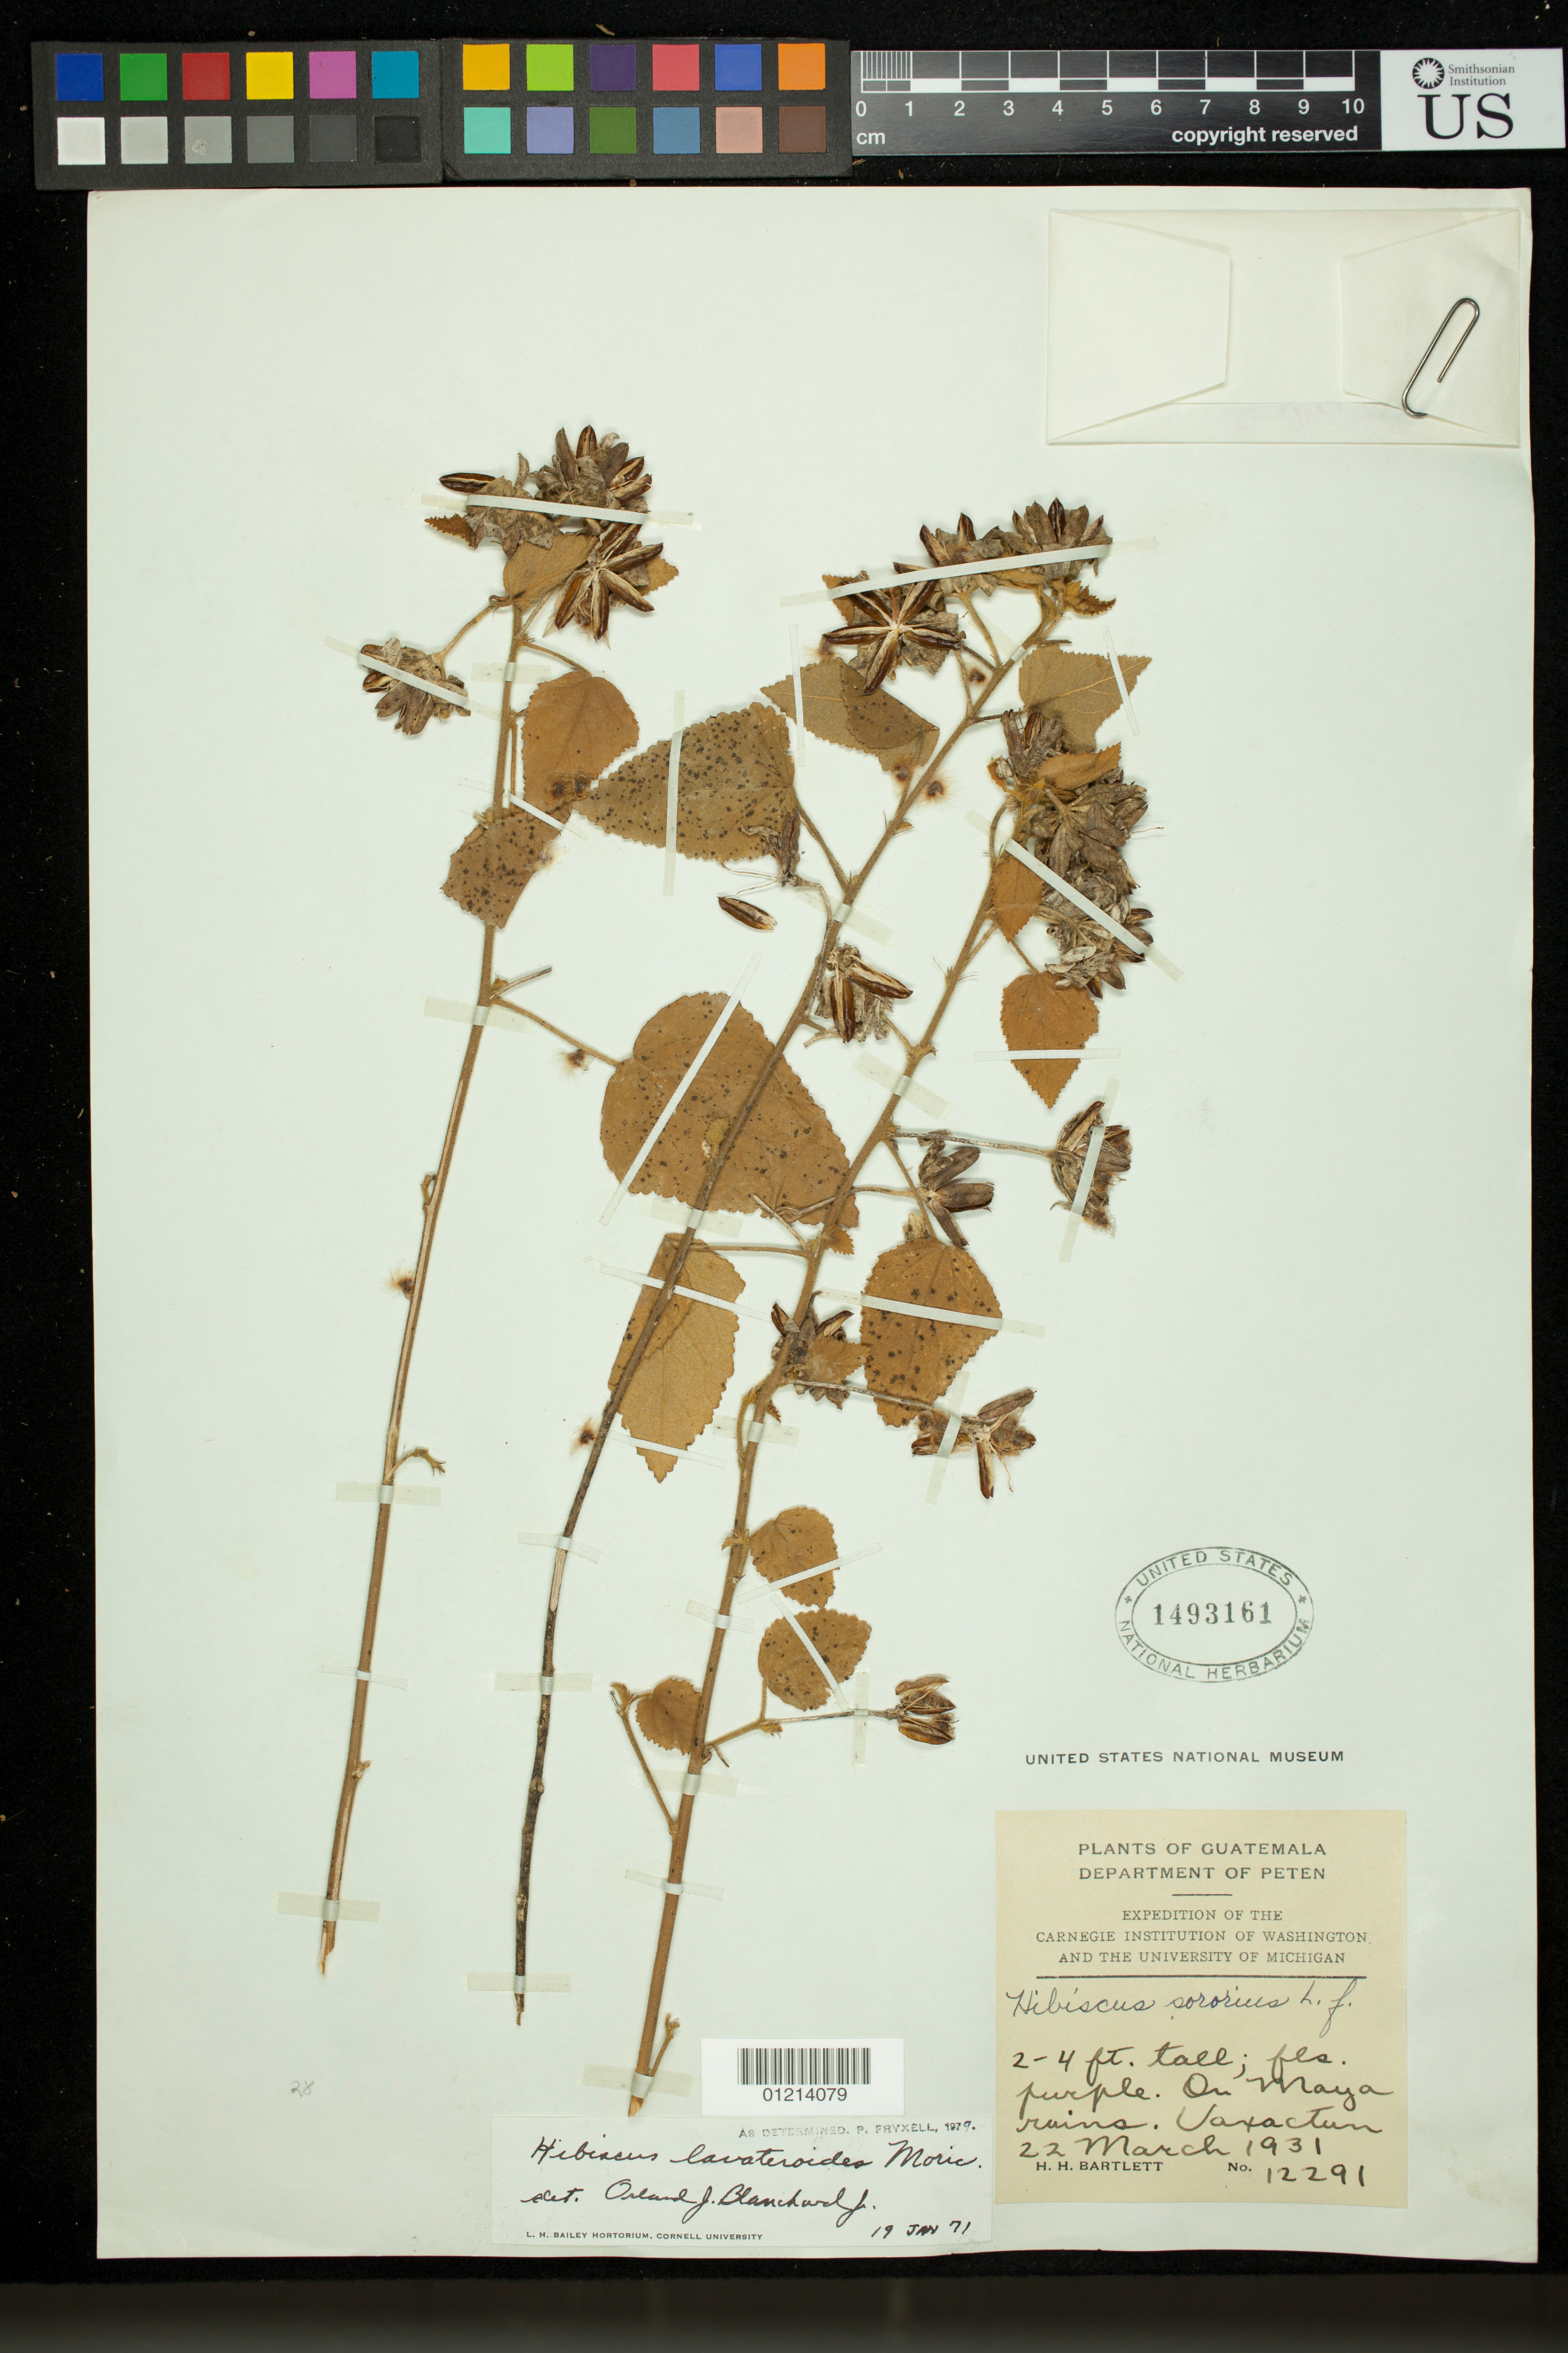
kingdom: Plantae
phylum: Tracheophyta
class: Magnoliopsida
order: Malvales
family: Malvaceae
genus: Hibiscus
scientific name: Hibiscus lavateroides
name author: Moric. ex Ser.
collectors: H. H. Bartlett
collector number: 12291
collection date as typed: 22 Mar 1931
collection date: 1931-03-22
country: Guatemala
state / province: El Petén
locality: Department of Peten: On Mayan ruins. Uaxactun.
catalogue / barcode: US 1493161